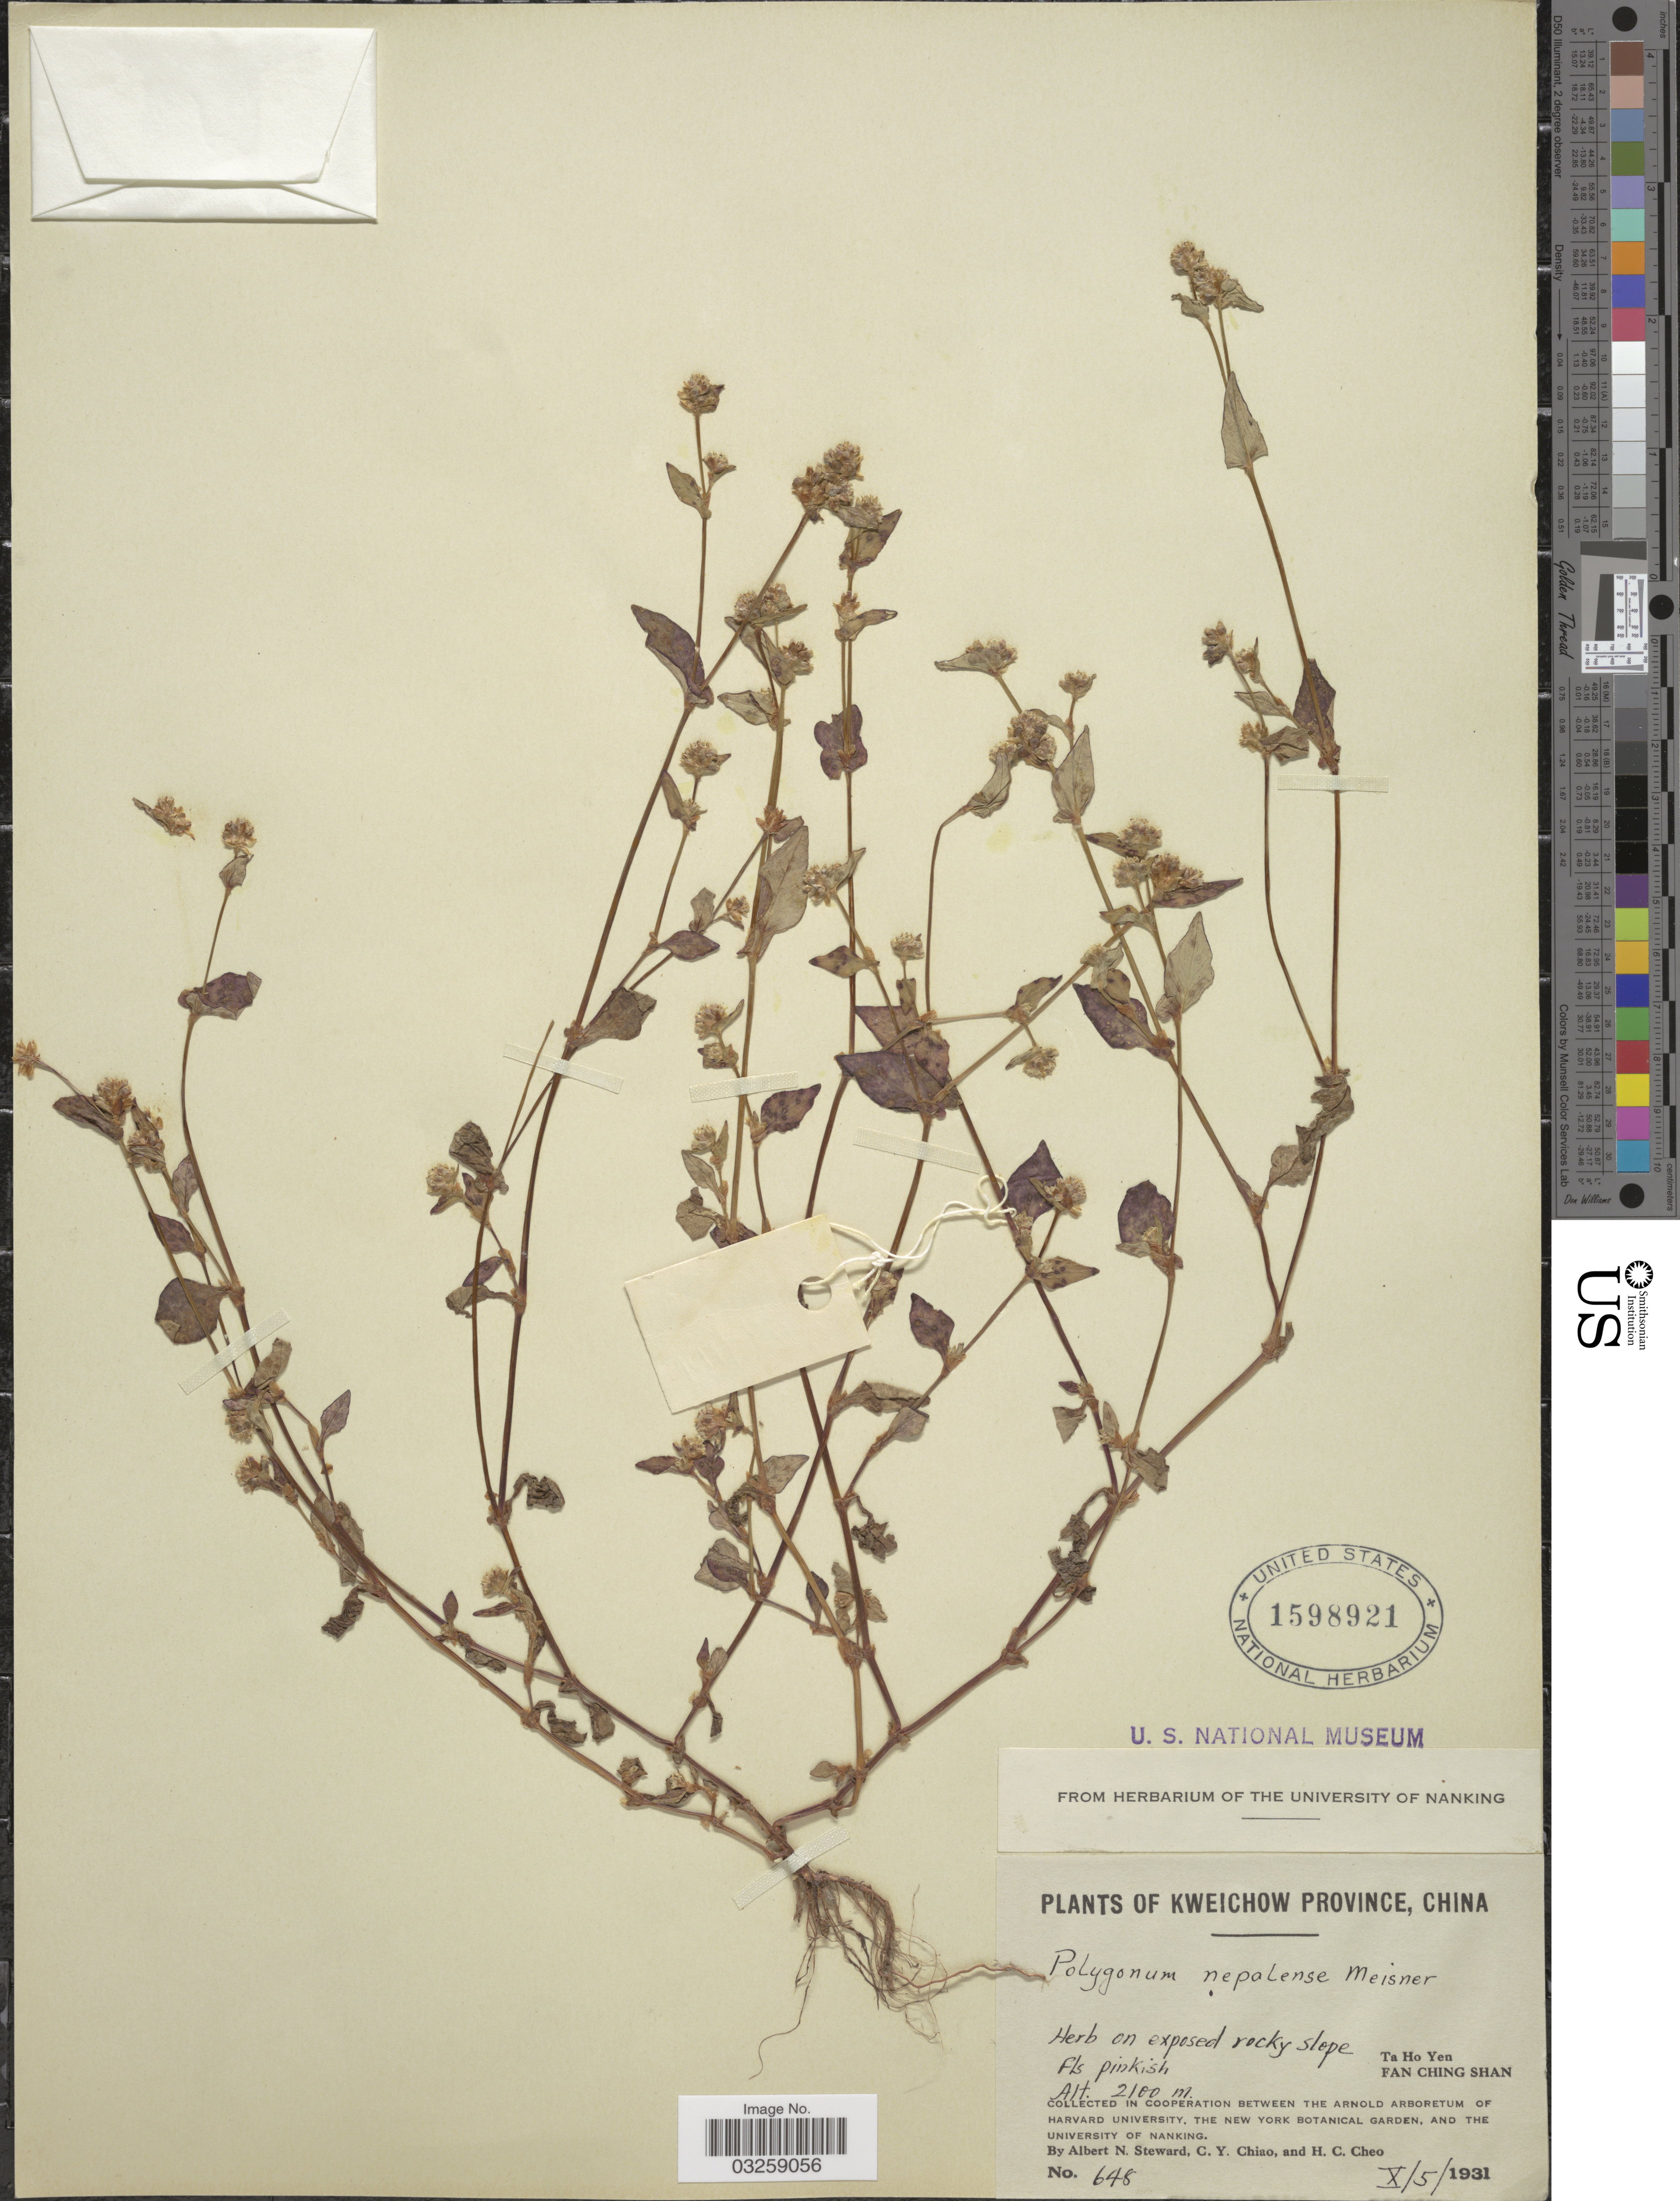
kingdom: Plantae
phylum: Tracheophyta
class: Magnoliopsida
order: Caryophyllales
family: Polygonaceae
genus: Polygonum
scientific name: Polygonum nepalense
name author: Meisn.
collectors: A. N. Steward, C. Y. Chiao & H. Cheo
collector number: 648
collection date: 1931-10-05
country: China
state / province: Guizhou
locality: Kweichow Province. Ta Ho Yen. Fan Ching Shan.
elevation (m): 2100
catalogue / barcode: US 1598921